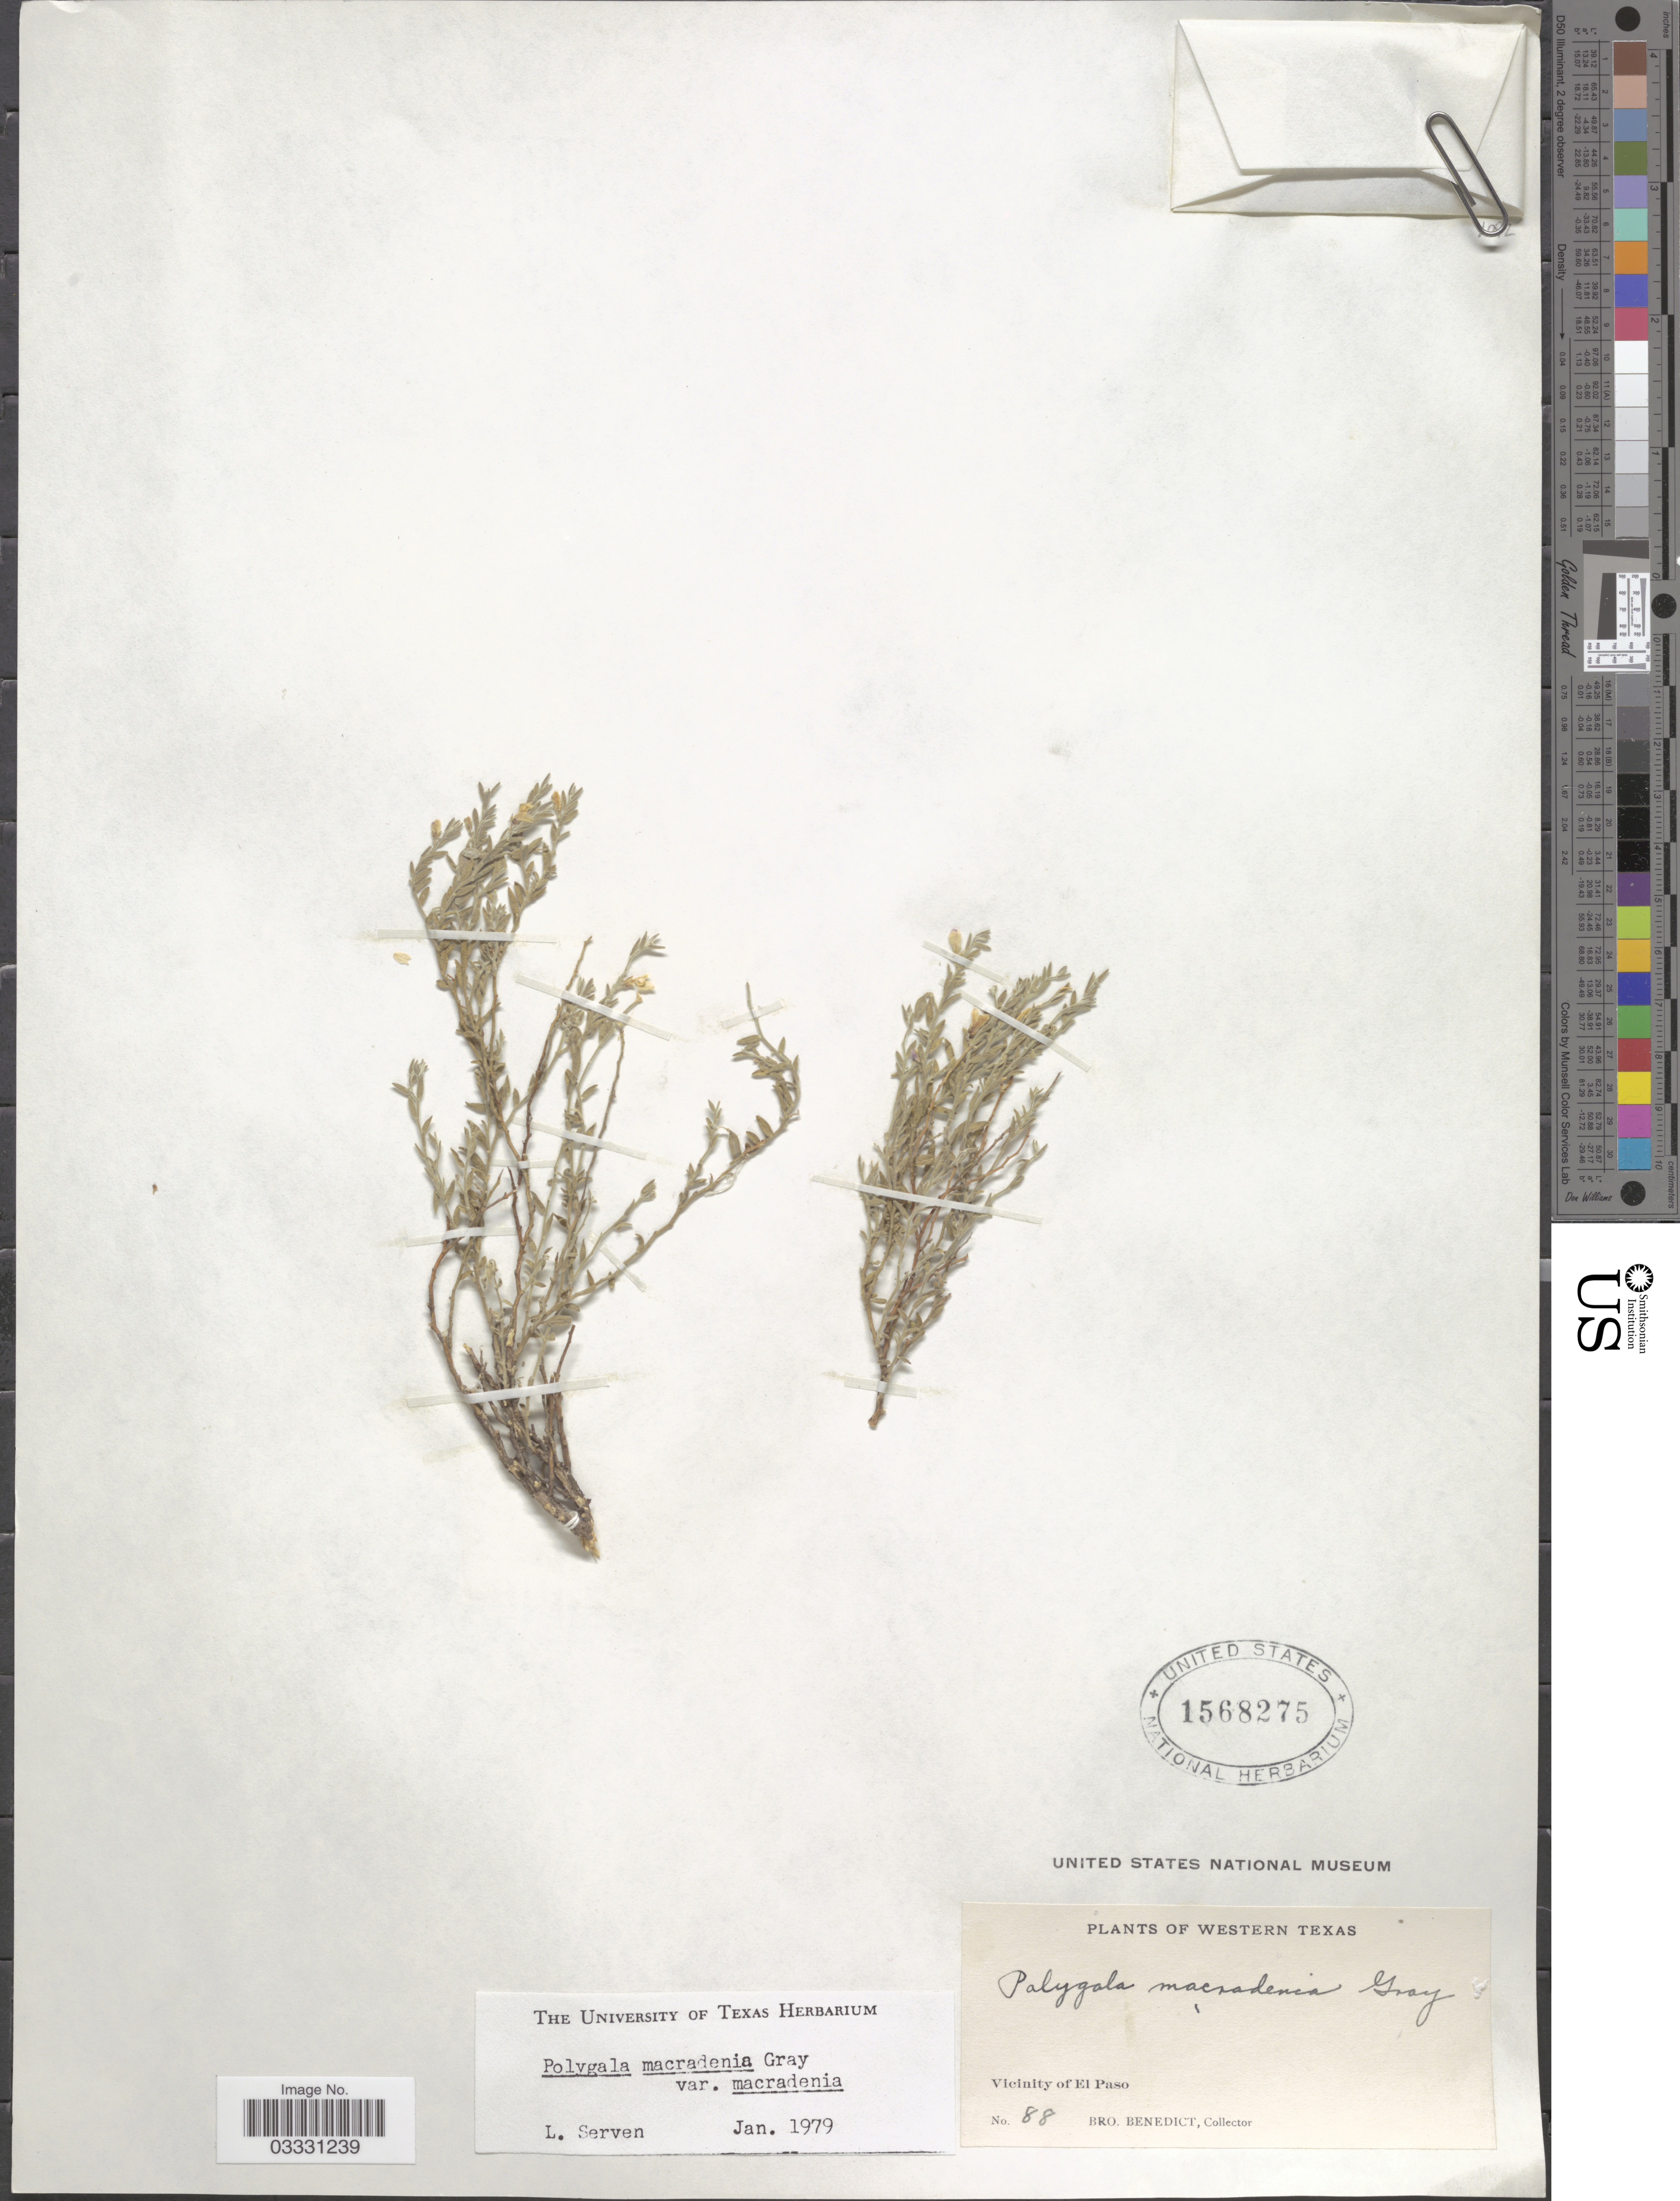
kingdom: Plantae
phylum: Tracheophyta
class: Magnoliopsida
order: Fabales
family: Polygalaceae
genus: Hebecarpa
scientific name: Hebecarpa macradenia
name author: (A. Gray) J.R. Abbott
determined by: Strong, Mark T., (BOT), Smithsonian Institution - National Museum of Natural History (UNITED STATES)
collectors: Bro. Benedict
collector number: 88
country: United States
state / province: Texas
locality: Western Texas, Vicinity of El Paso.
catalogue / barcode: US 1568275